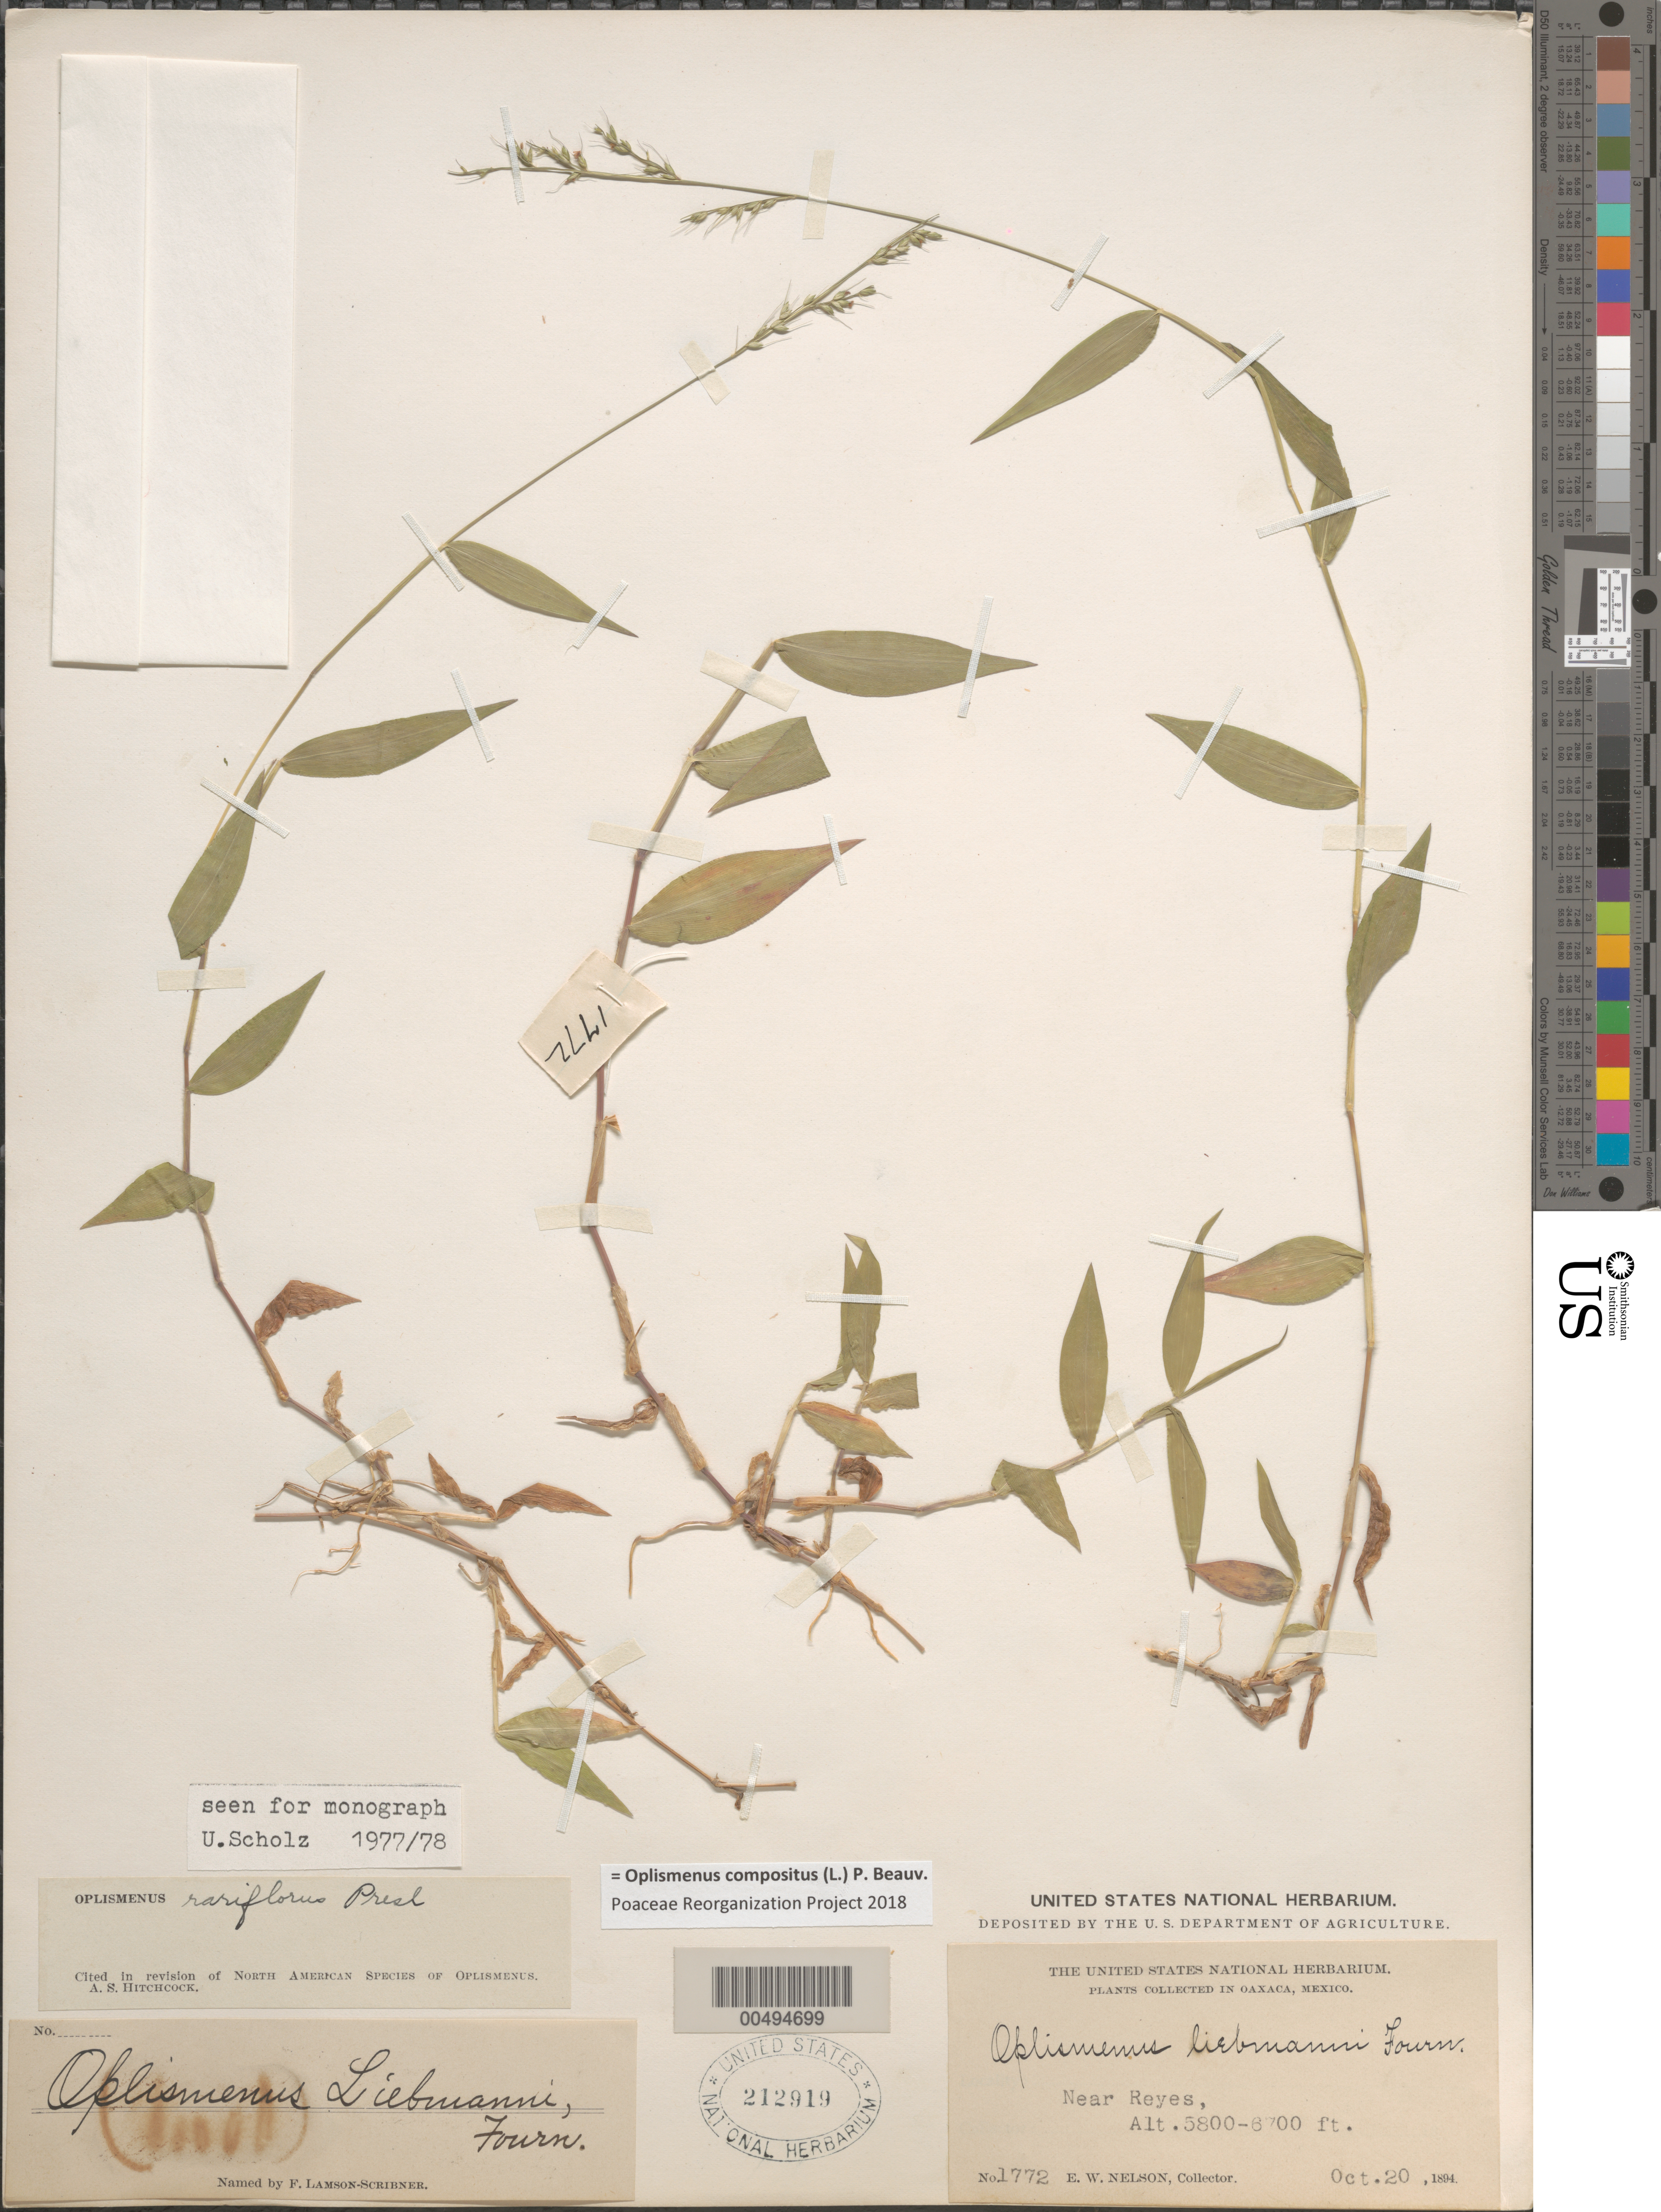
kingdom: Plantae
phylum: Tracheophyta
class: Liliopsida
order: Poales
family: Poaceae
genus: Oplismenus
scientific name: Oplismenus compositus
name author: (L.) P. Beauv.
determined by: Poaceae Reorganization Project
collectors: E. W. Nelson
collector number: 1772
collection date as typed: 20 Oct 1894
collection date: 1894-10-20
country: Mexico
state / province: Oaxaca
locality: Near Reyes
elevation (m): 1768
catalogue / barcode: US 212919